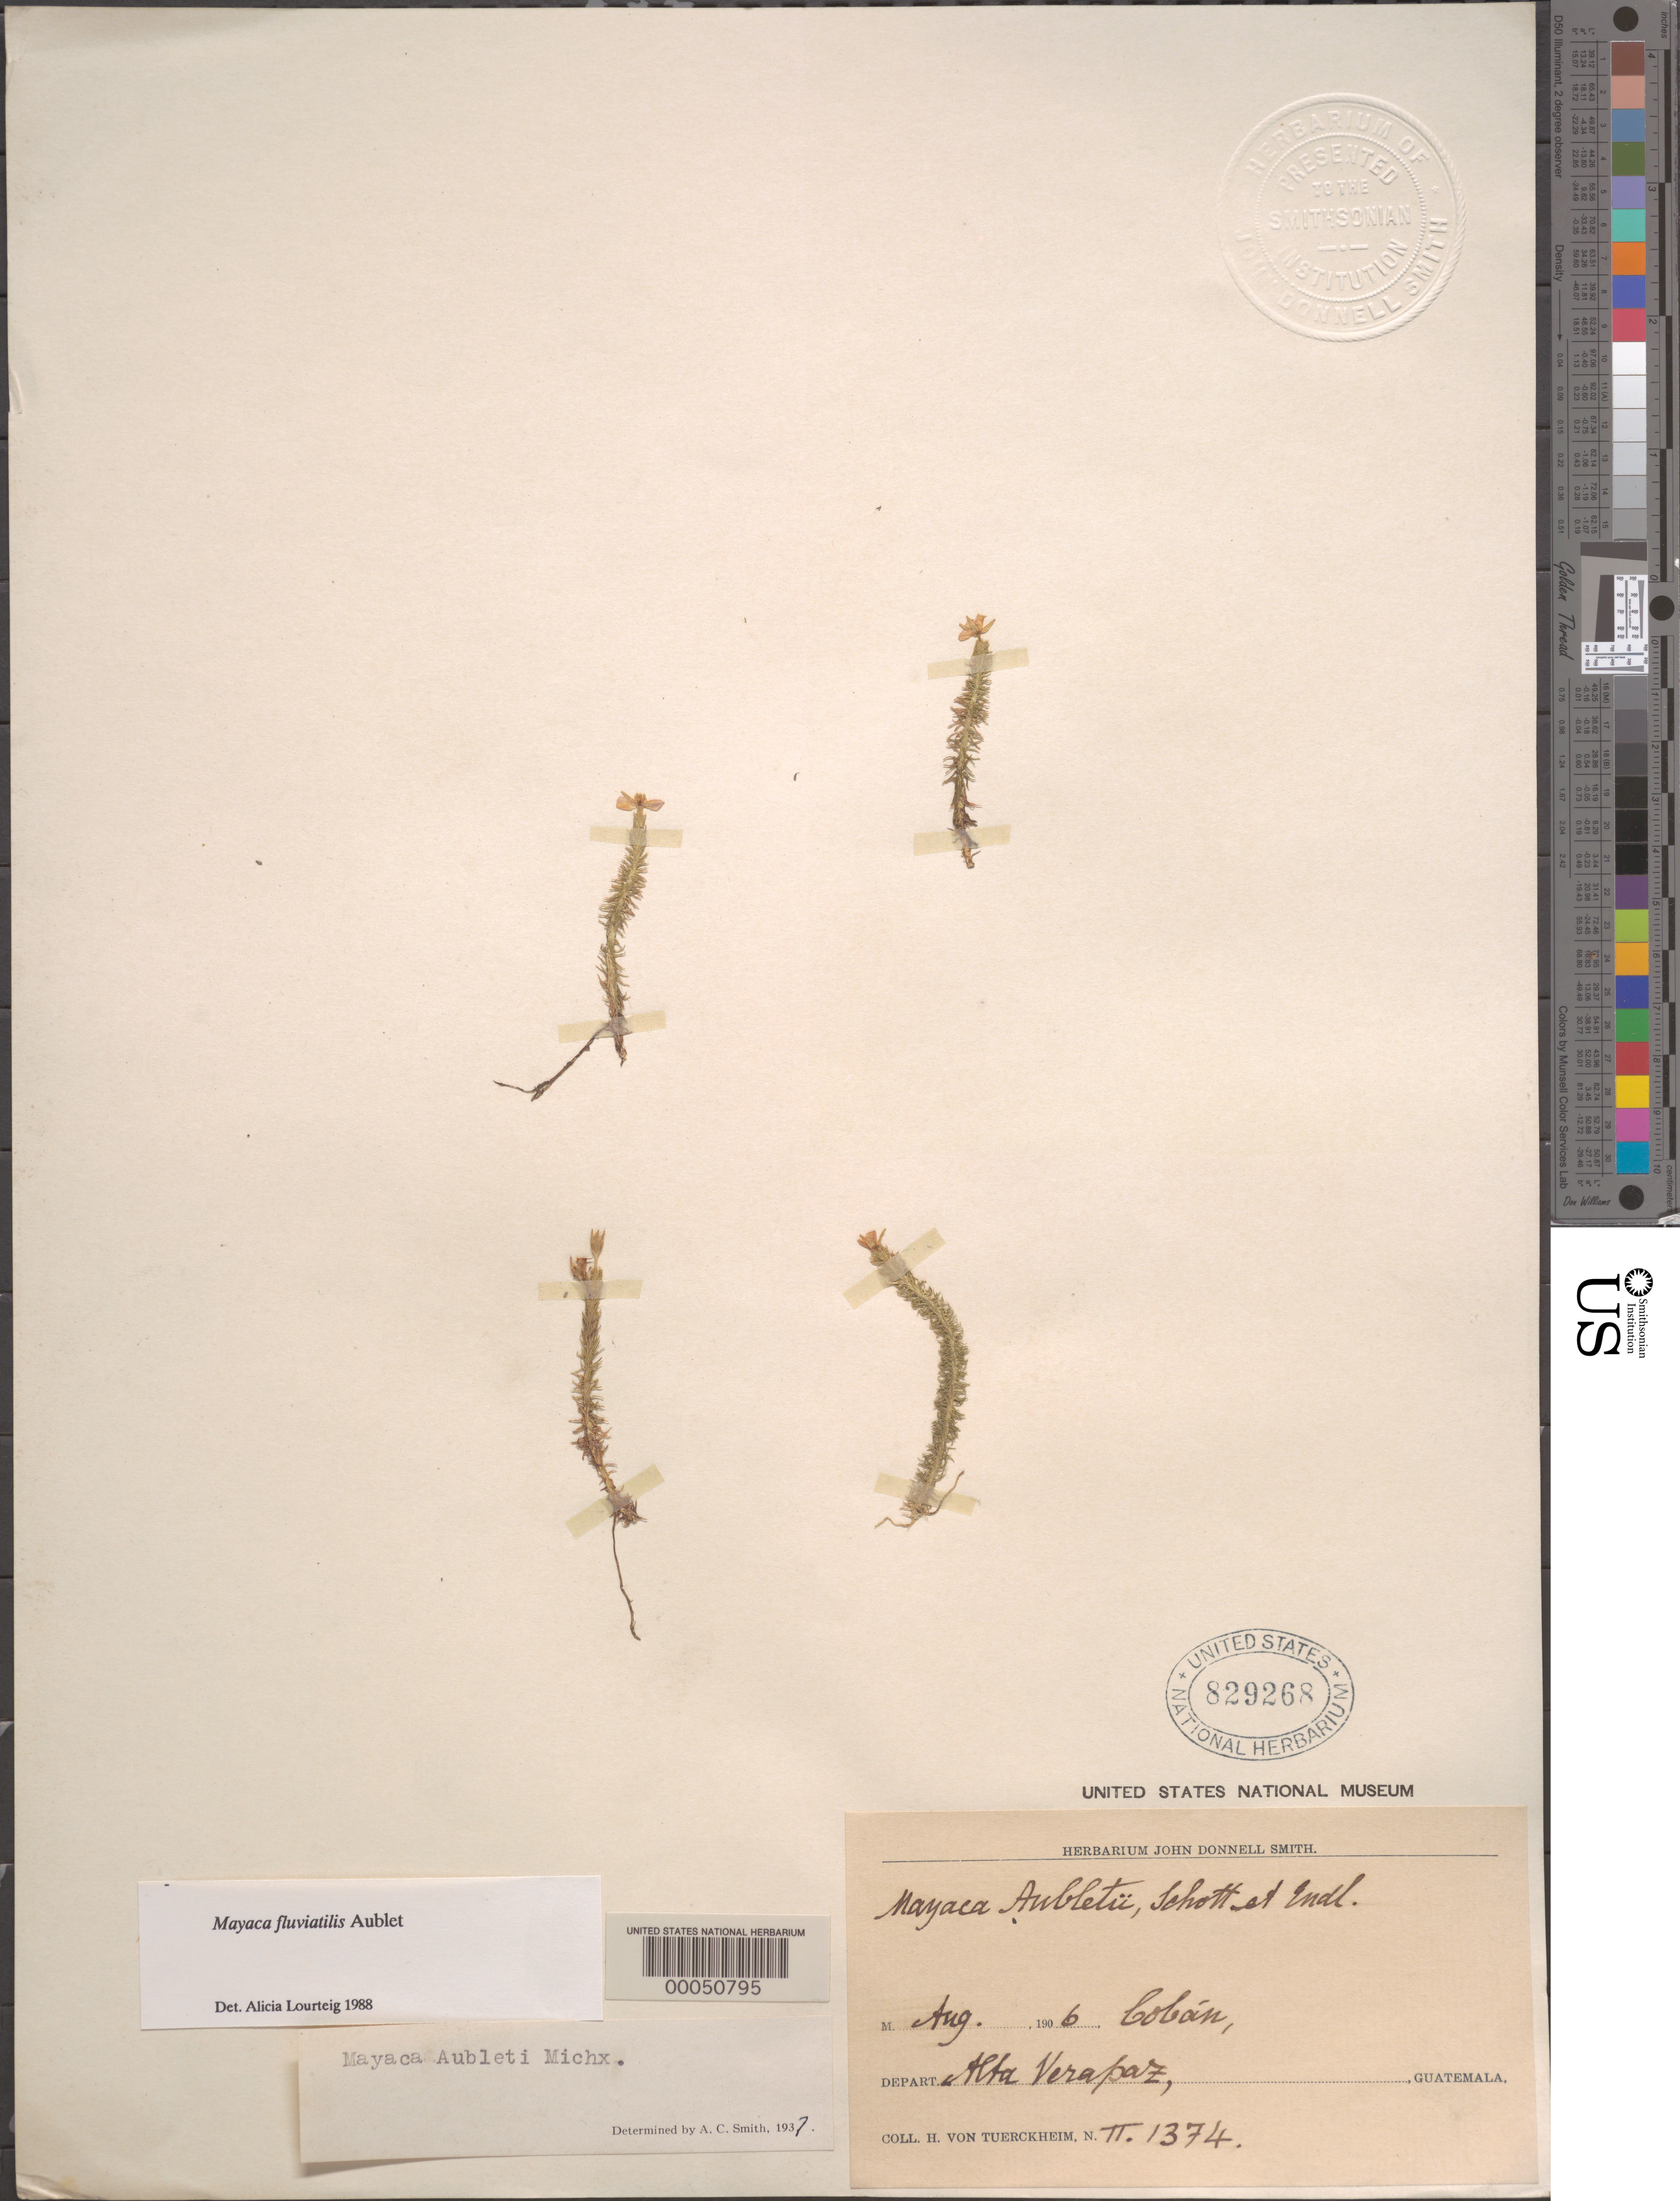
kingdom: Plantae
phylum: Tracheophyta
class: Liliopsida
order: Poales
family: Mayacaceae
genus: Mayaca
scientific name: Mayaca fluviatilis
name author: Aubl.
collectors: H. von Türckheim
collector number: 1374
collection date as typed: Aug 1906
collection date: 1906-08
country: Guatemala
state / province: Alta Verapaz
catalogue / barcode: US 829268